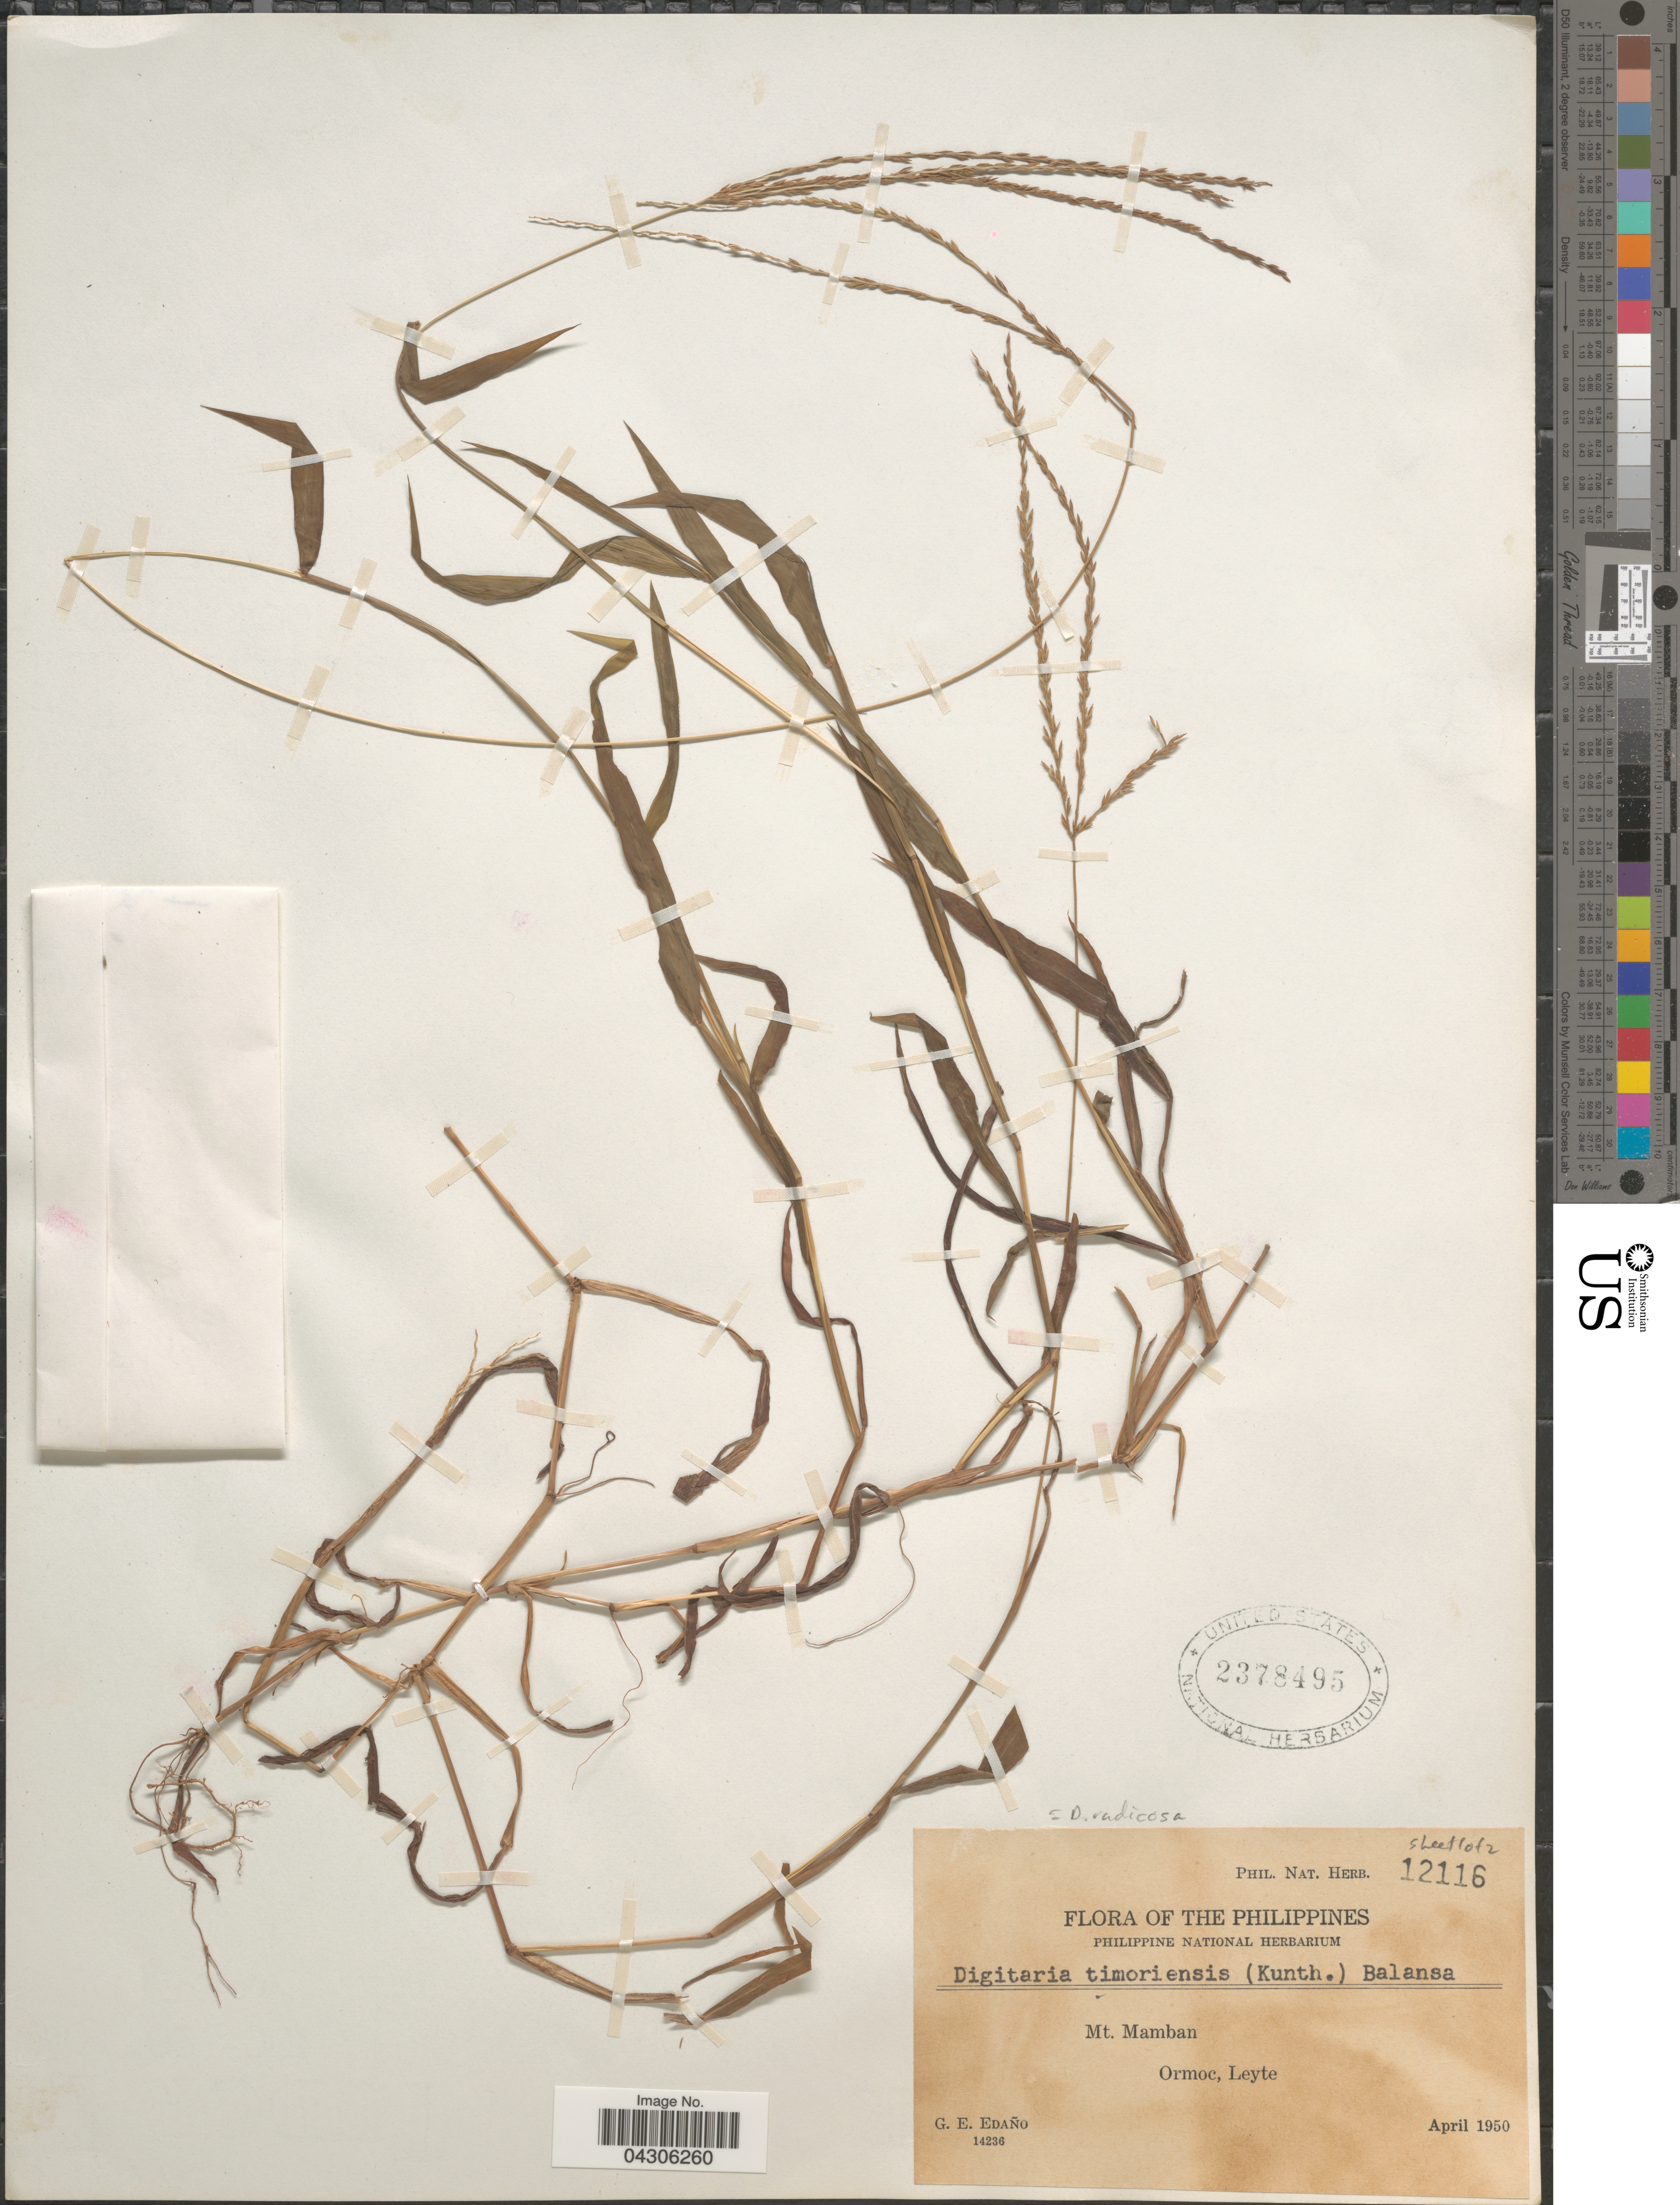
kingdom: Plantae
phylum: Tracheophyta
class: Liliopsida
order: Poales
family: Poaceae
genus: Digitaria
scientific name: Digitaria radicosa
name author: (J. Presl) Miq.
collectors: G. E. Edaño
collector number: Phil. Nat. Herb. 12116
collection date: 1950-04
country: Philippines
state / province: Eastern Visayas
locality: Mt. Mamban. Ormoc, Leyte.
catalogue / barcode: US 2378495